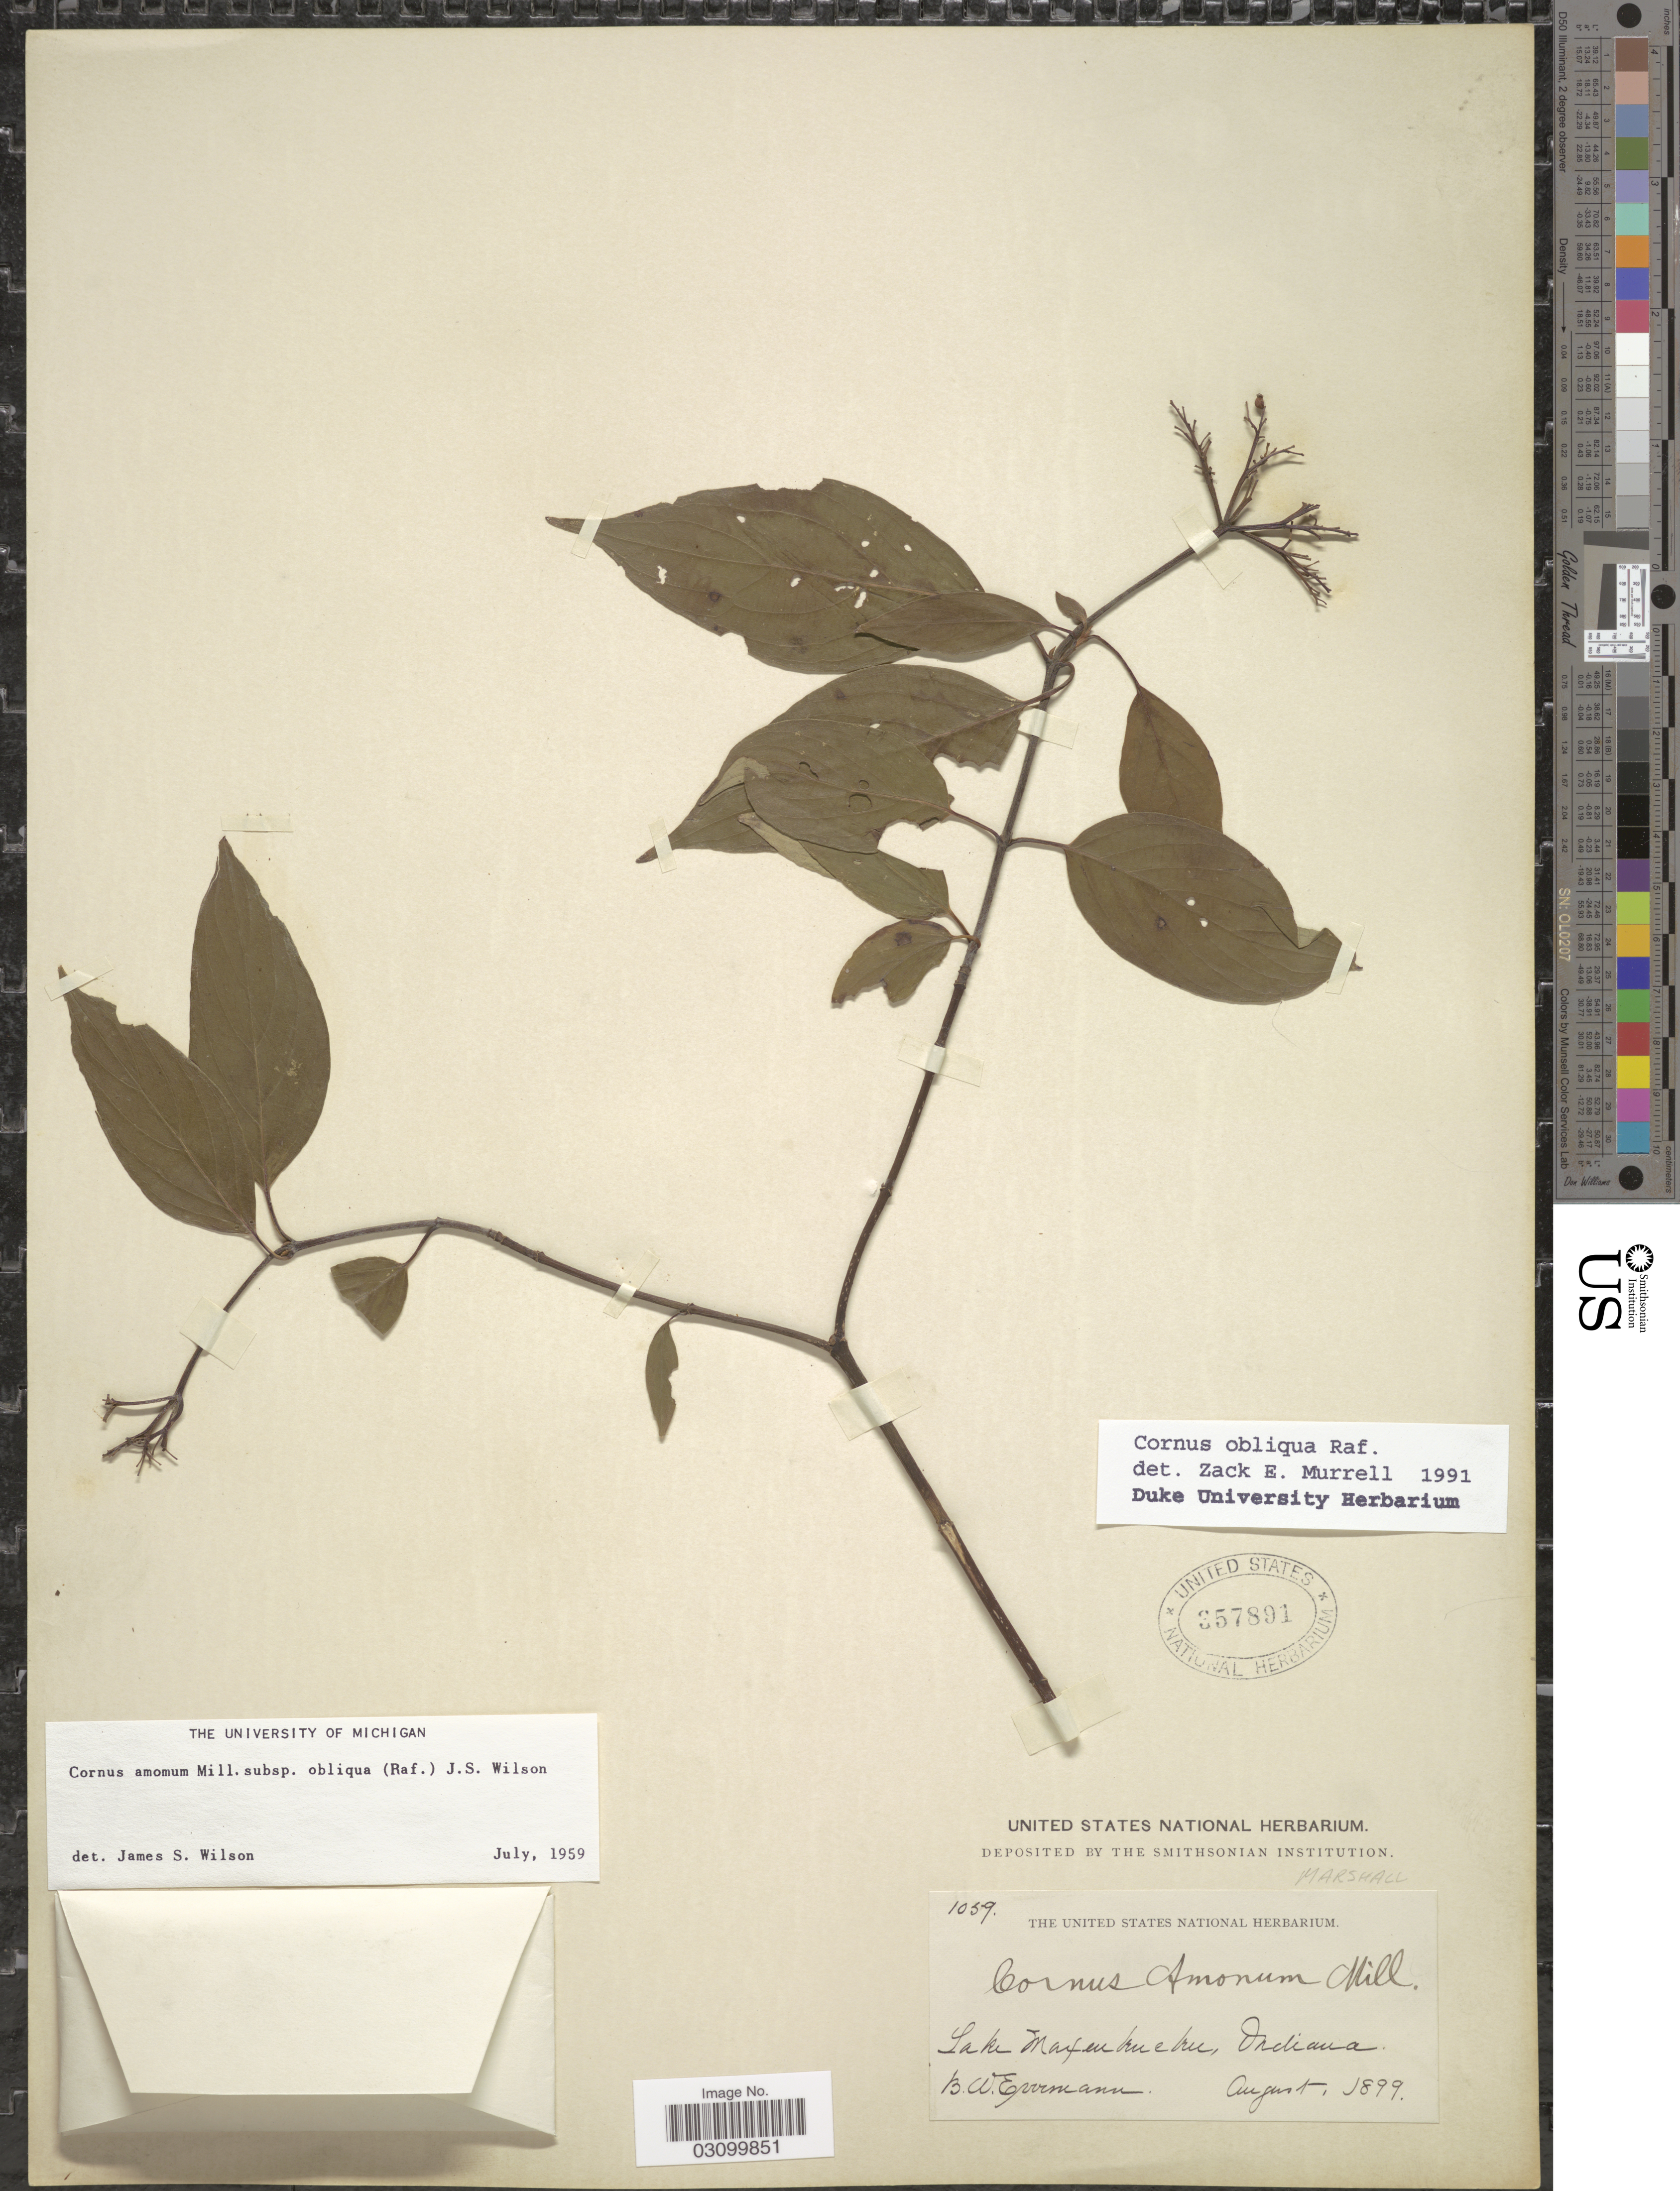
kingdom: Plantae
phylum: Tracheophyta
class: Magnoliopsida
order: Cornales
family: Cornaceae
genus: Cornus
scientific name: Cornus obliqua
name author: Raf.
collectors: B. W. Evermann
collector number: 1059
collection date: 1899-08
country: United States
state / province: Indiana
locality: Lake Maxinkuckee.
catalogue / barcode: US 357891